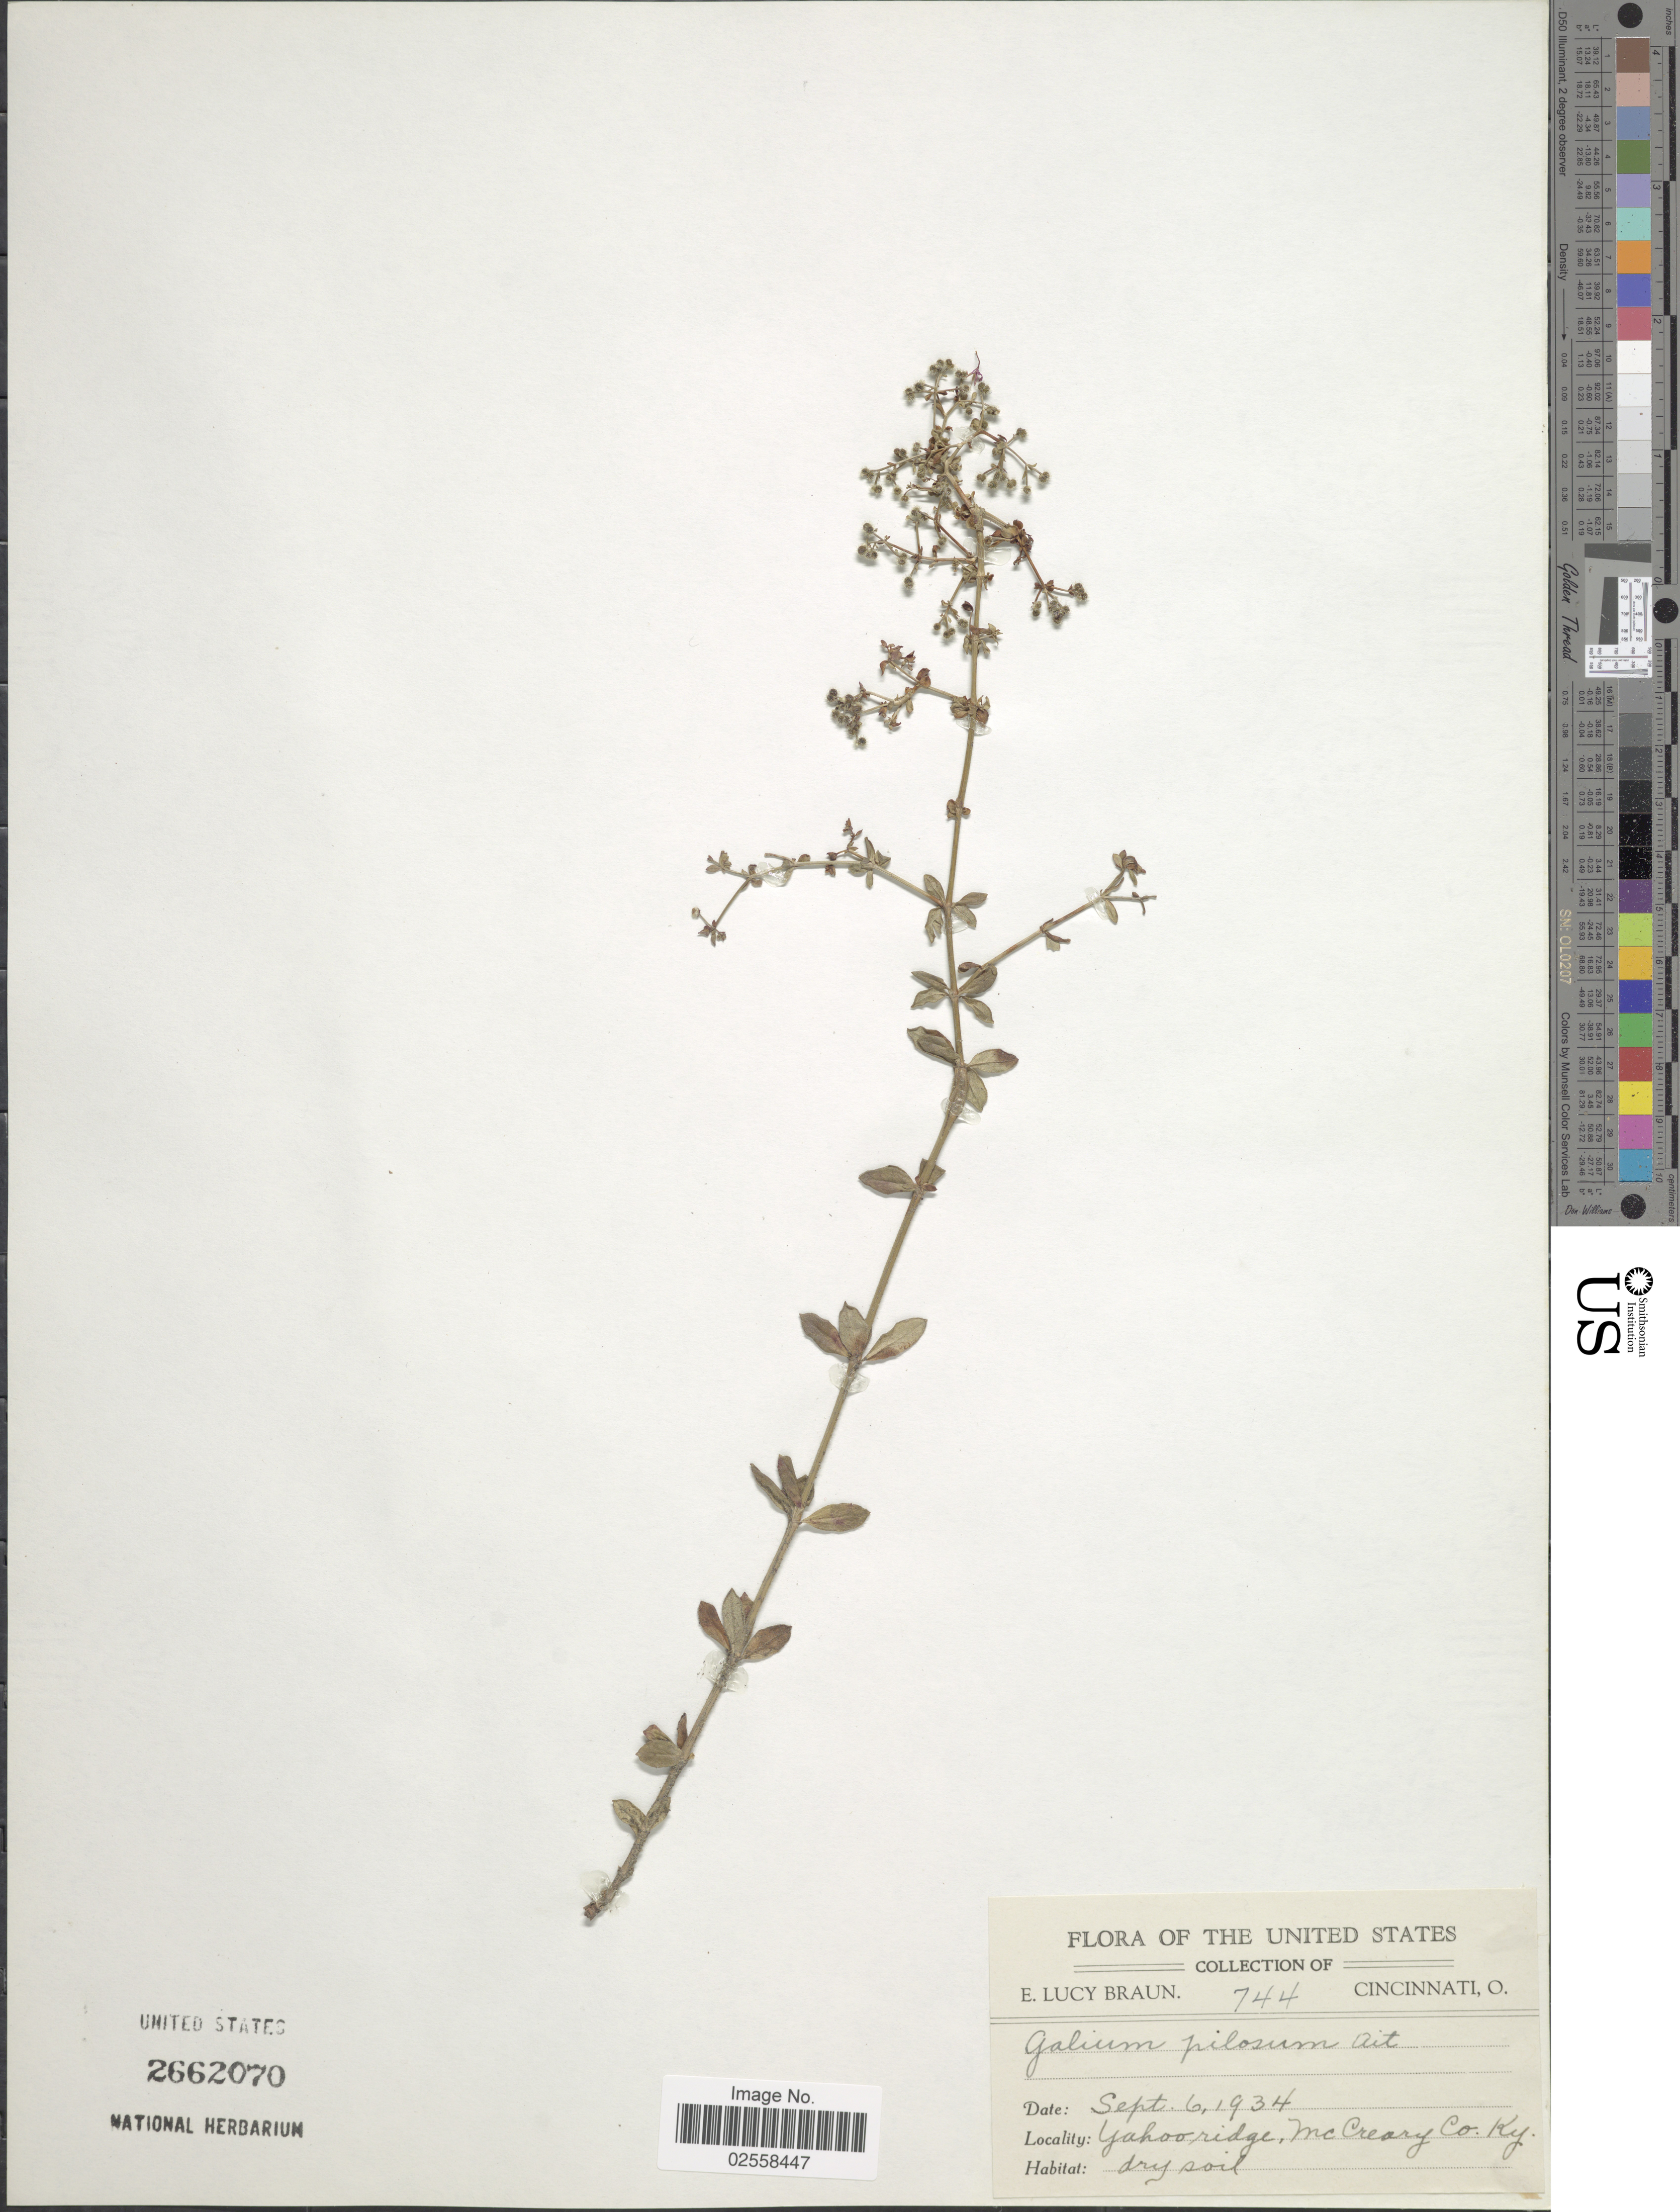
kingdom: Plantae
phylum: Tracheophyta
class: Magnoliopsida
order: Gentianales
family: Rubiaceae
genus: Galium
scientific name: Galium pilosum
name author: Aiton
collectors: E. L. Braun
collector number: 744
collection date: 1934-09-06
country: United States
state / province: Kentucky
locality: Yahoo ridge, McCreary Co., Ky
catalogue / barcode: US 2662070